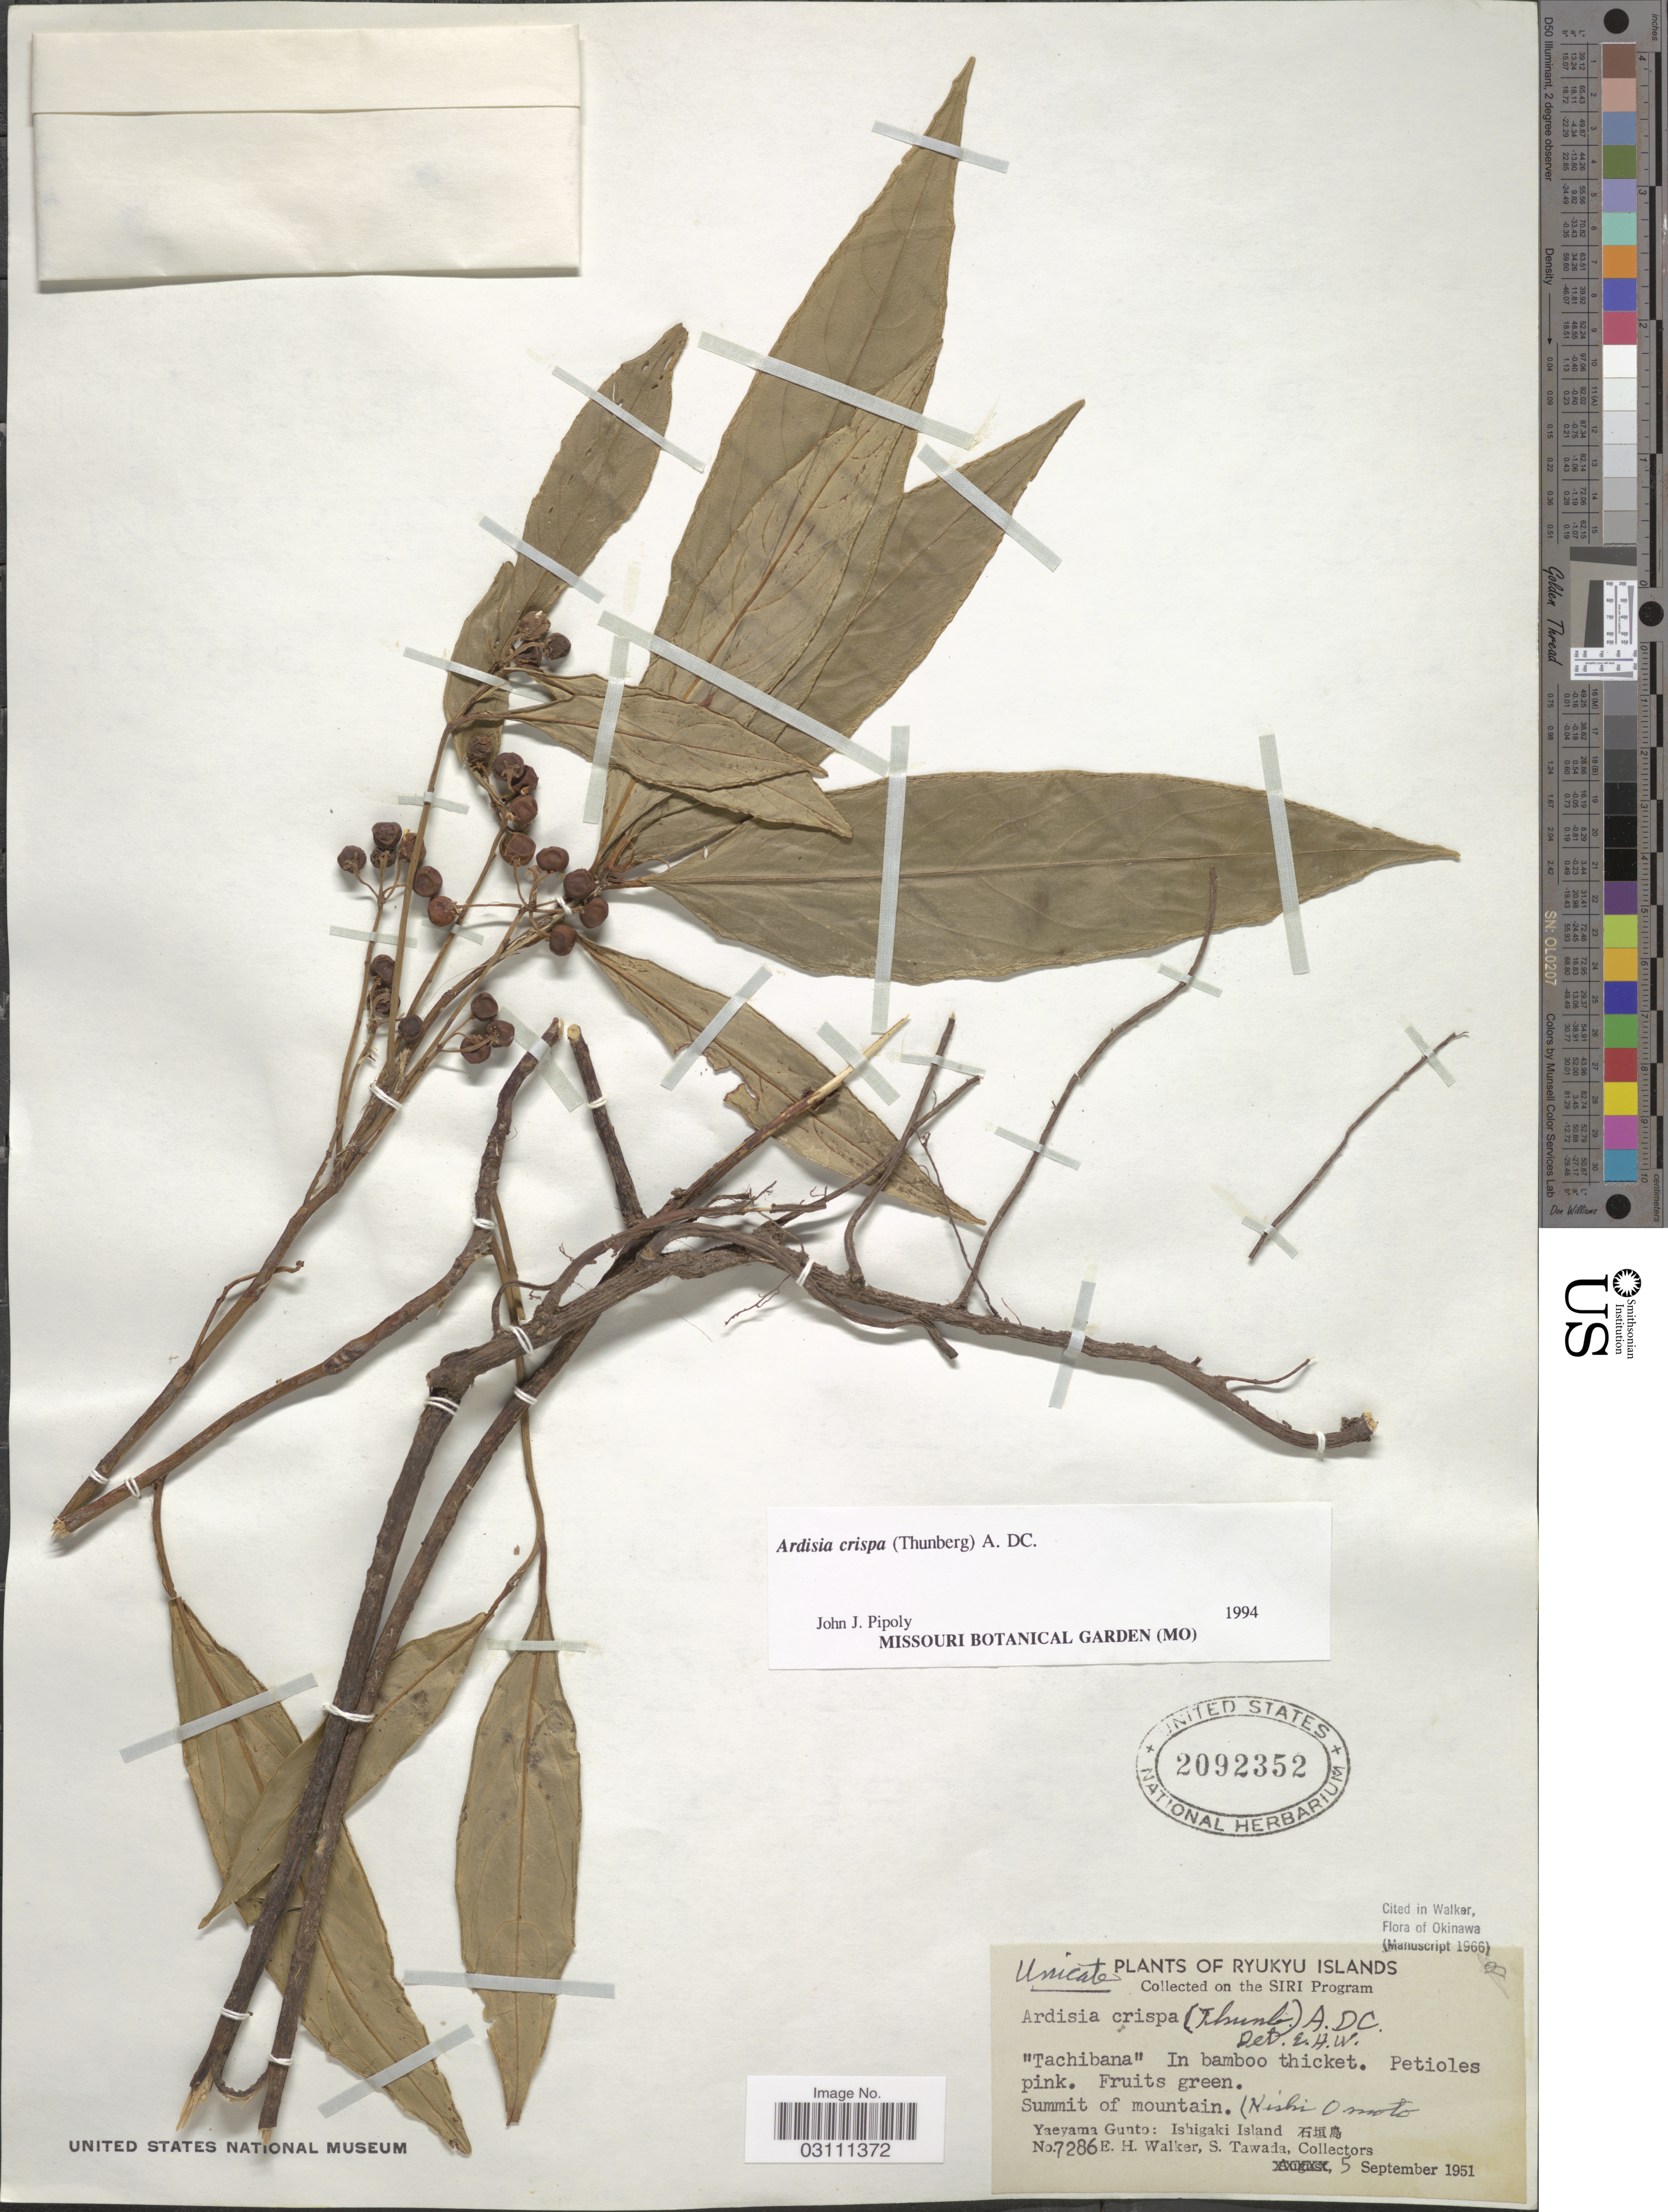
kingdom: Plantae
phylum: Tracheophyta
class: Magnoliopsida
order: Ericales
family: Primulaceae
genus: Ardisia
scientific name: Ardisia crispa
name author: (Thunb.) A. DC.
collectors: E. H. Walker & S. Tawada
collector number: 7286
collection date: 1951-09-05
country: Japan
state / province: Okinawa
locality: Ryukyu Islands. Summit of mountain. (Nishi Omoto. Yaeyama Gunto: Ishigaki Island.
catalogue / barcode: US 2092352